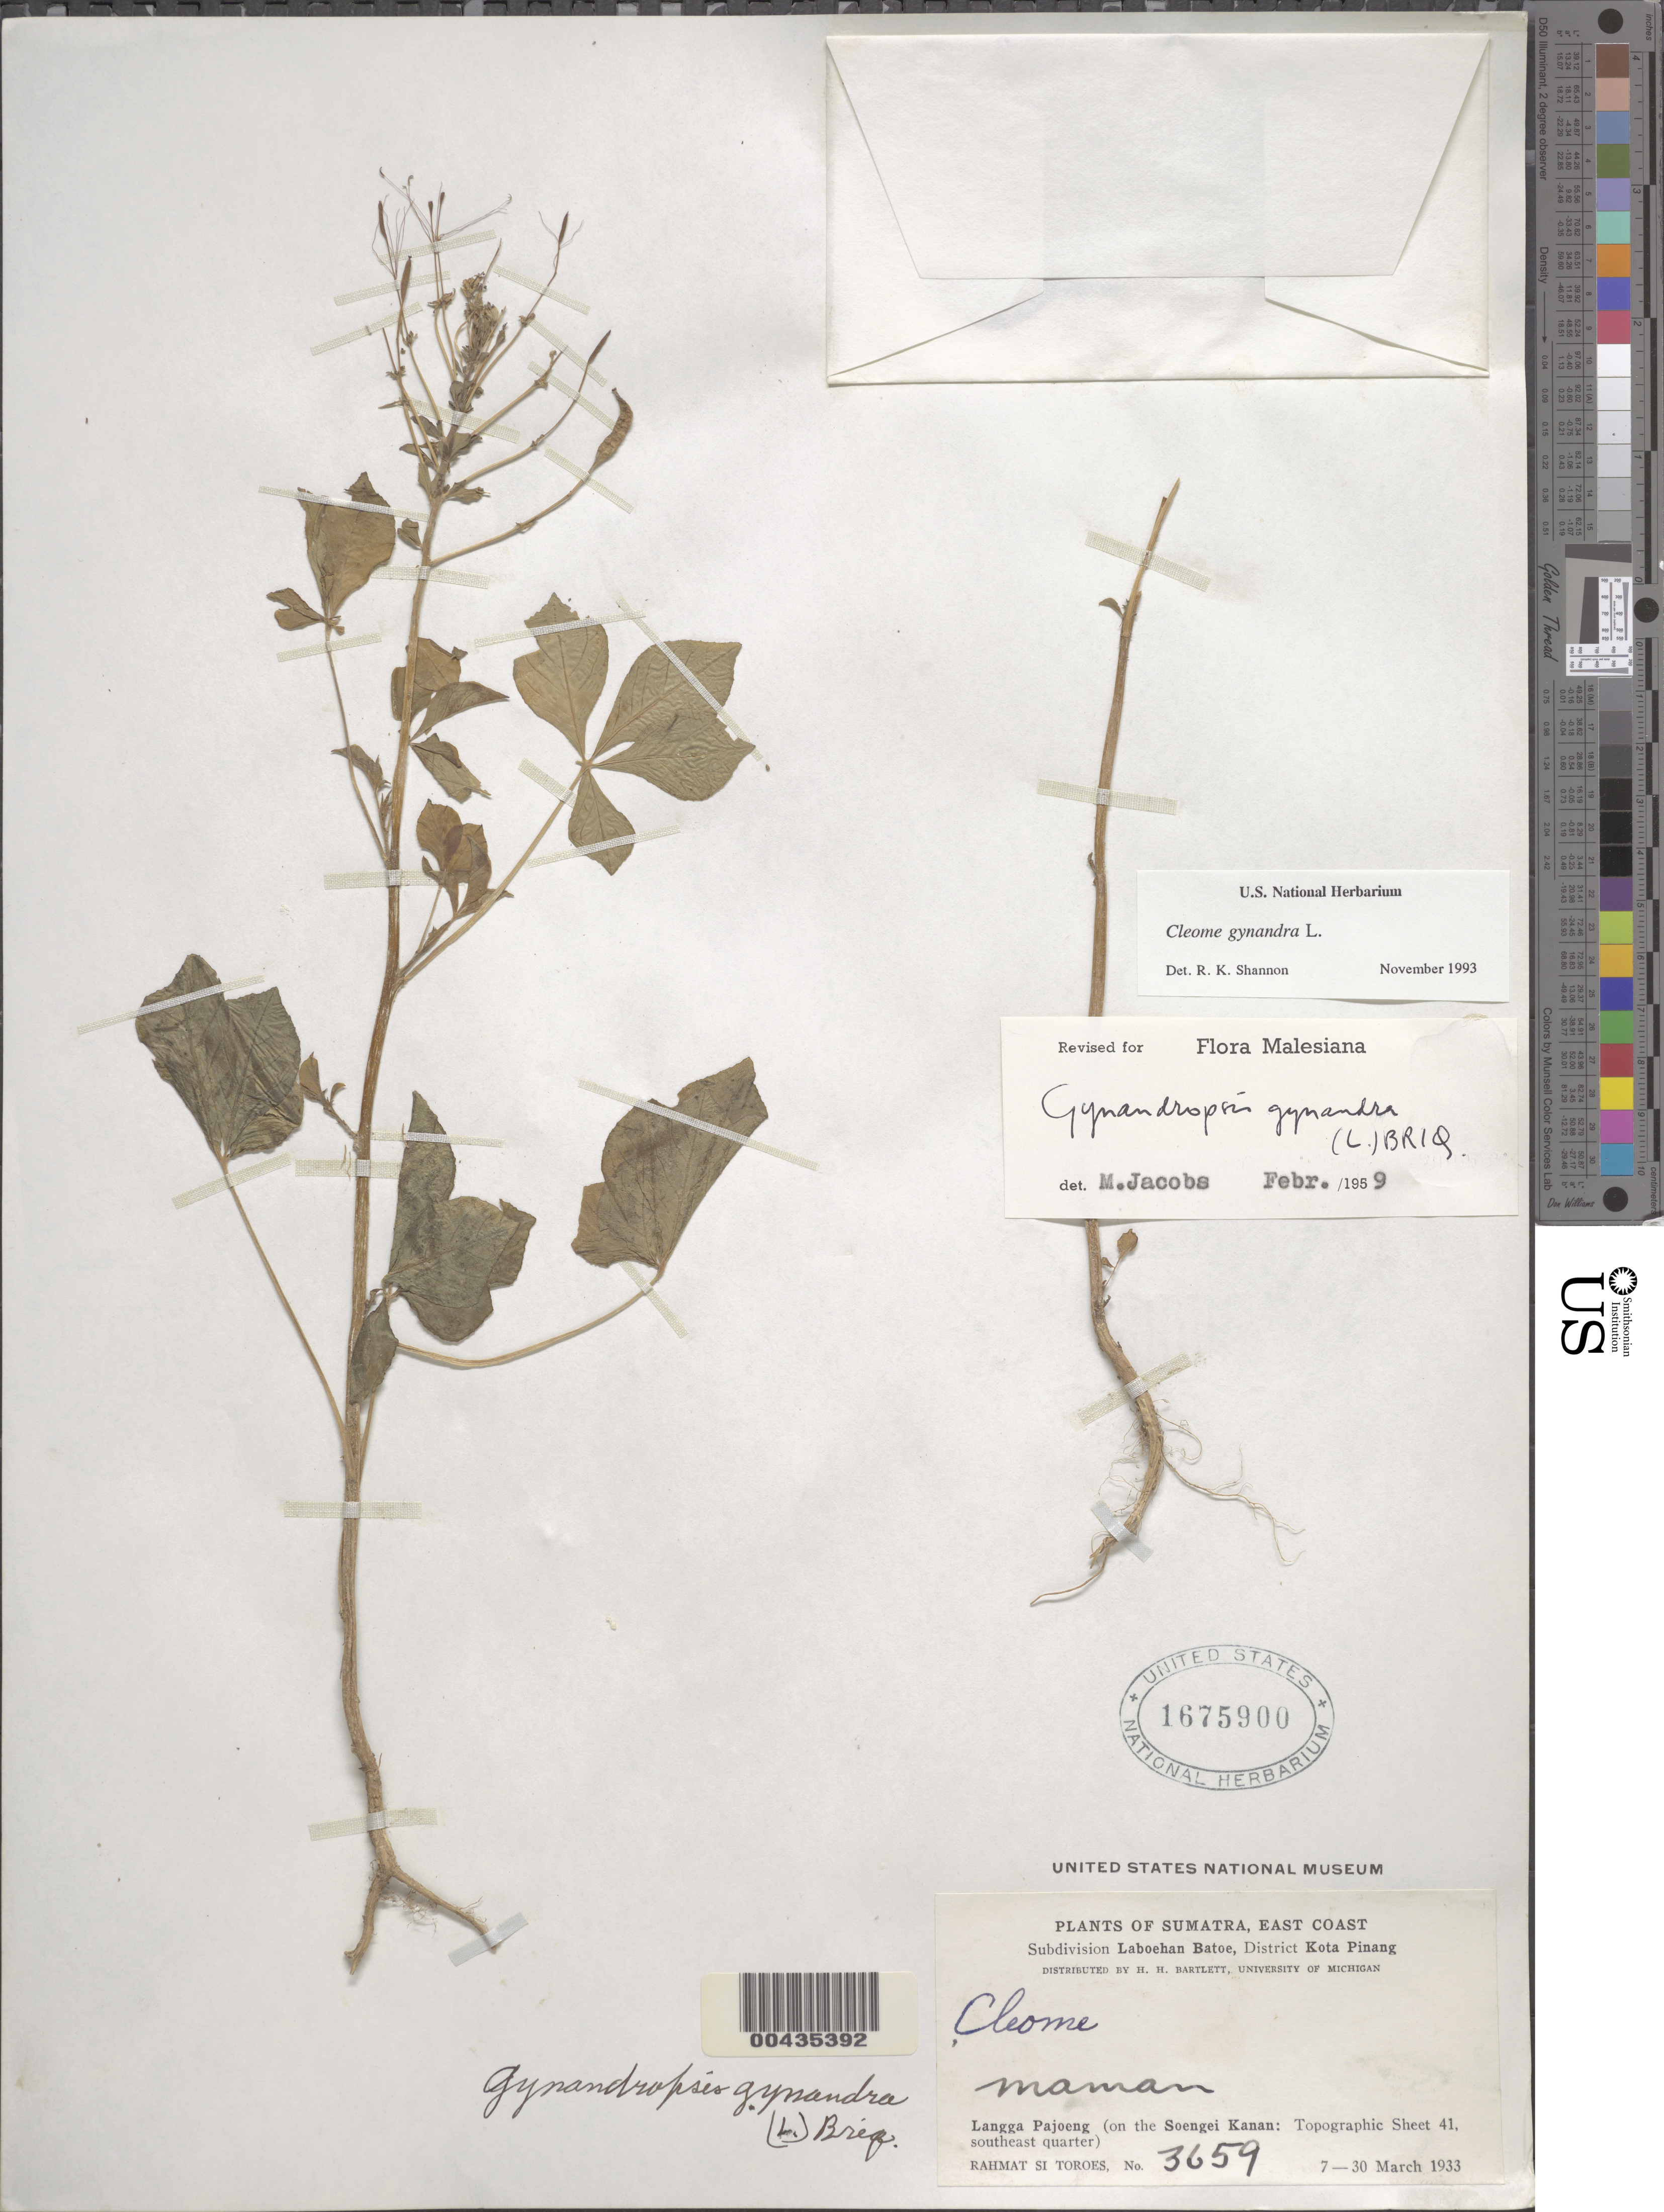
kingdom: Plantae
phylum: Tracheophyta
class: Magnoliopsida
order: Brassicales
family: Cleomaceae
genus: Gynandropsis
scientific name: Gynandropsis gynandra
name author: (L.) Briq.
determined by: Wagner, W. L., (BOT), Smithsonian Institution - National Museum of Natural History (UNITED STATES)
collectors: Rahmat Si Boeea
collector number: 3659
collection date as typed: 07 Mar 1933 to 30 Mar 1933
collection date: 1933-03-07/1933-03-30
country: Indonesia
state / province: Sumatra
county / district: Sumatera Utara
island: Sumatra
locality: Langga pajoeng ( on the soengei kanan); subdiv. laboehan batoe; dist. kota pinang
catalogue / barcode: US 1675900